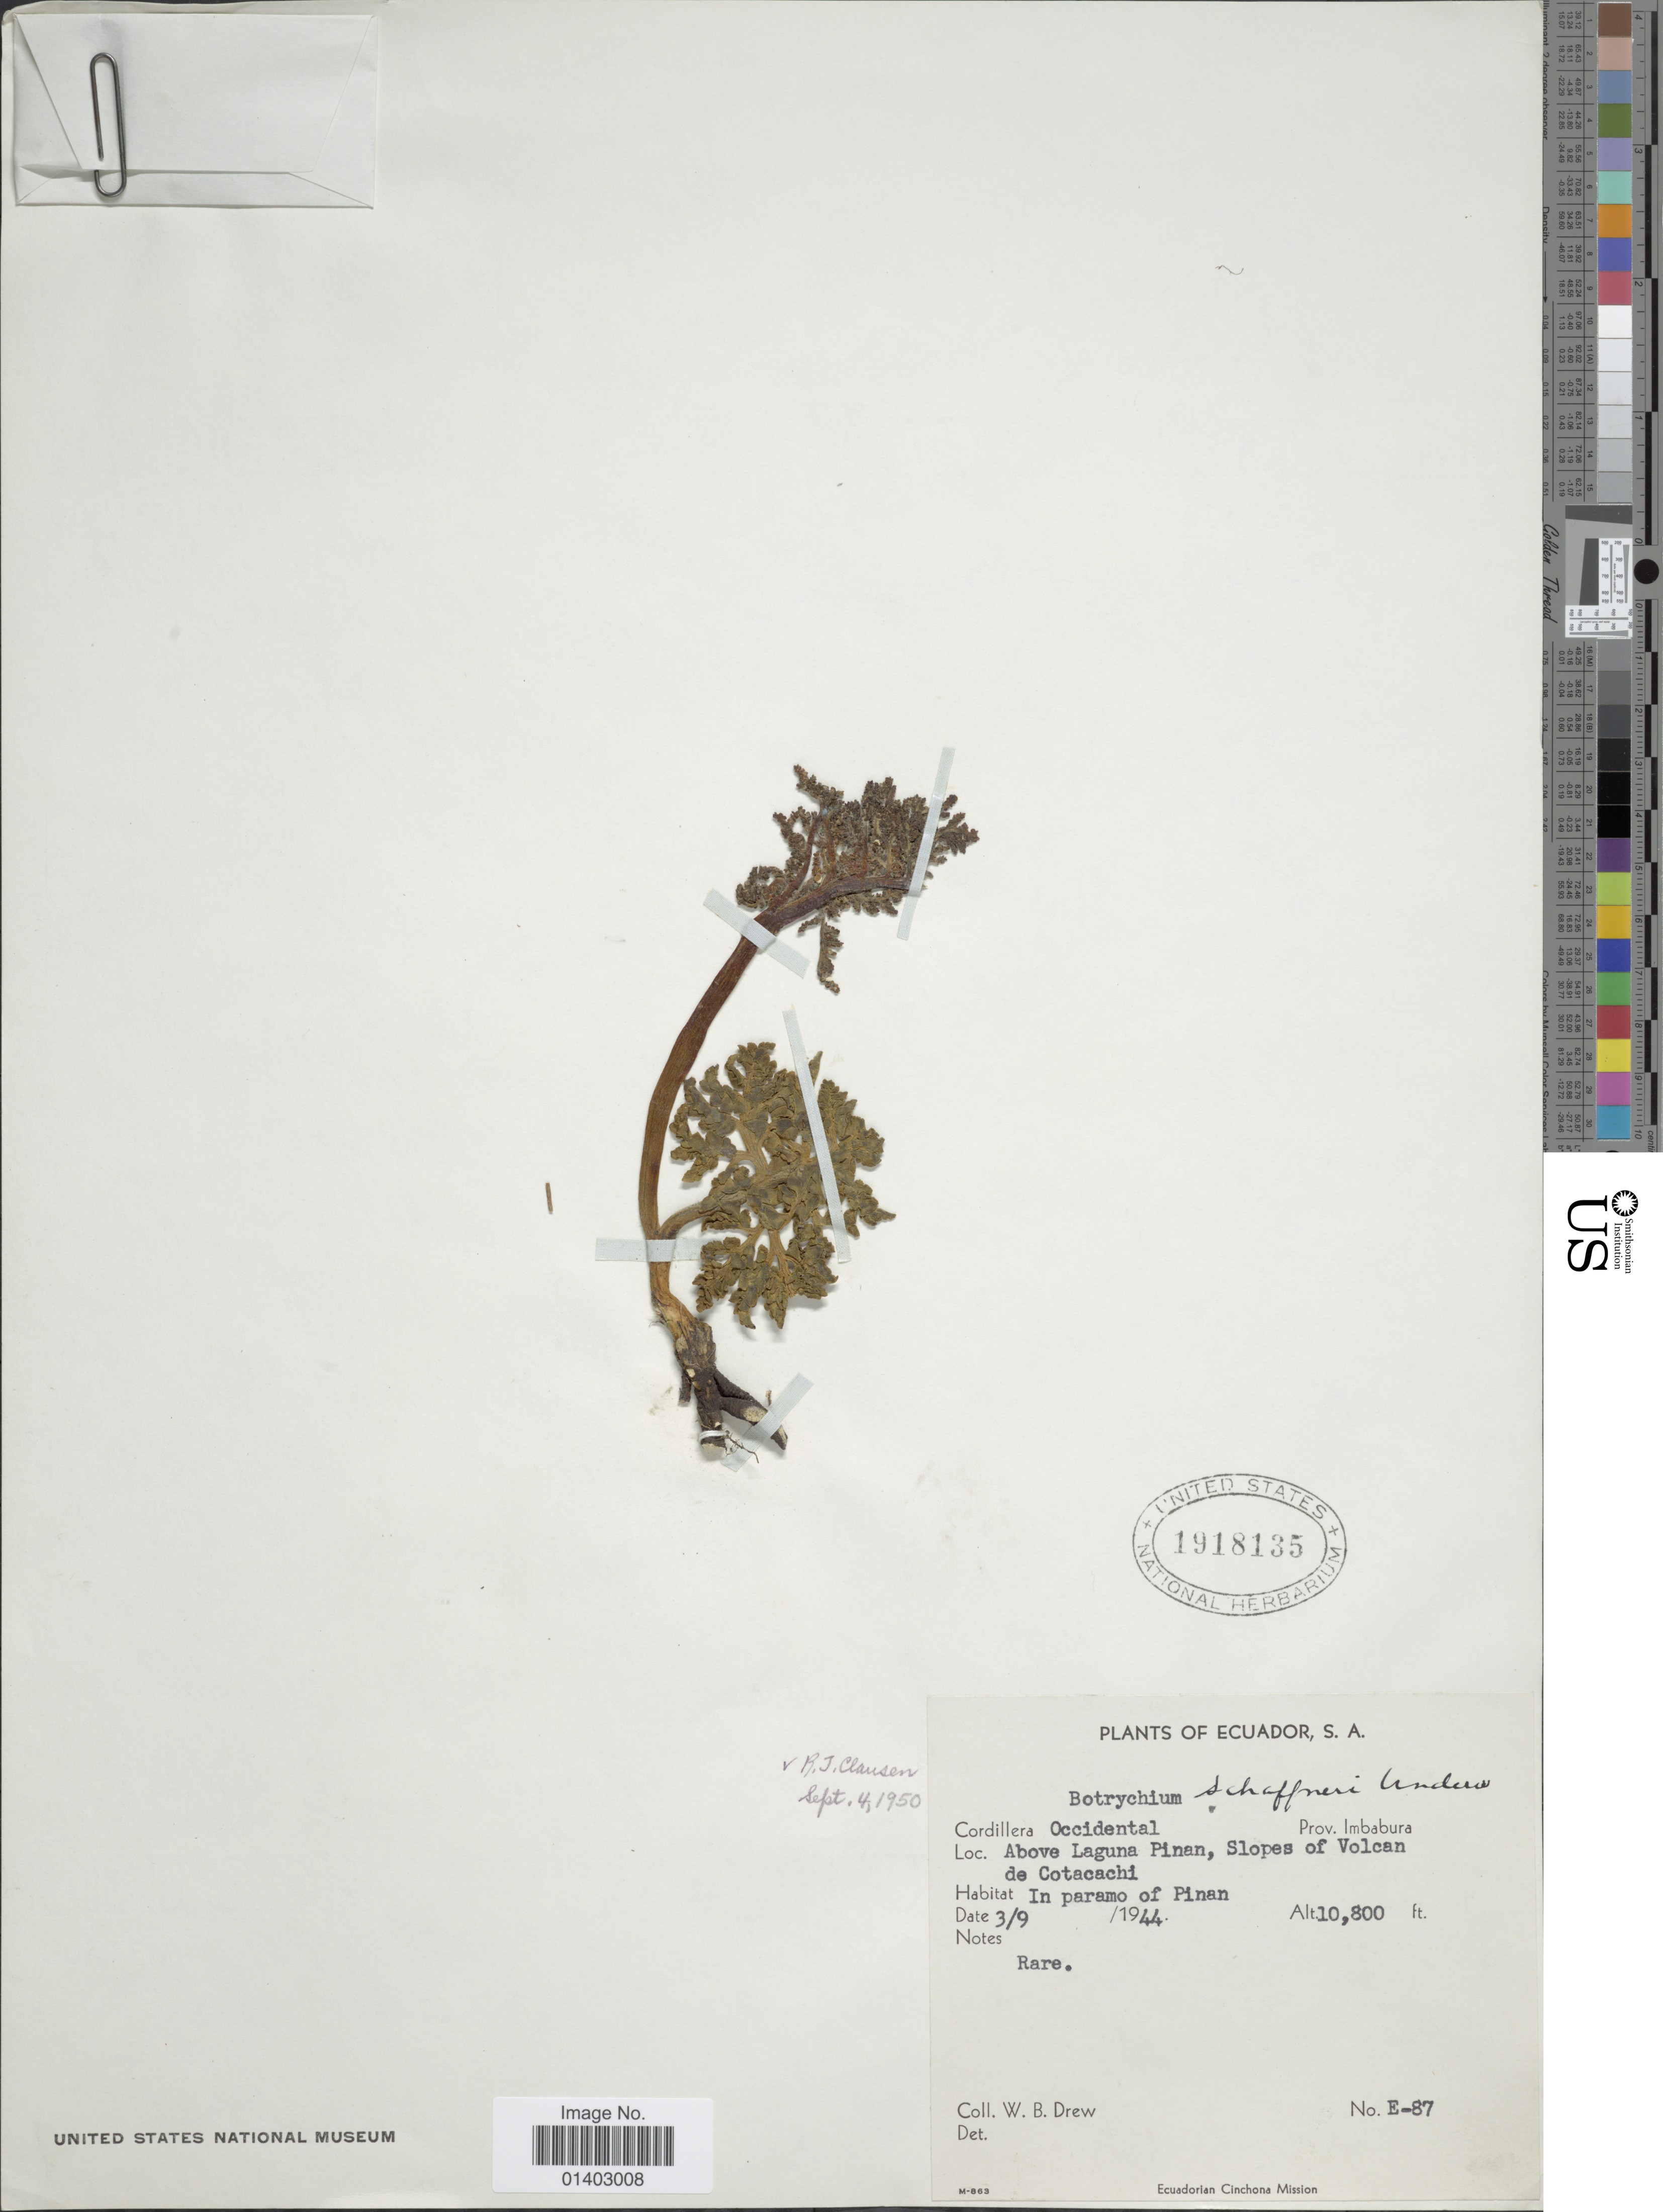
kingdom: Plantae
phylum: Tracheophyta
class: Polypodiopsida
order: Ophioglossales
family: Ophioglossaceae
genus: Botrychium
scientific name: Botrychium schaffneri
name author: Underw.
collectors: W. B. Drew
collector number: E-87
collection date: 1944-09-03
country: Ecuador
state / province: Imbabura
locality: Cordillera Occidental, Above Laguna Pinan, Slopes of Volcan de Cotacachi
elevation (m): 3292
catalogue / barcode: US 1918135